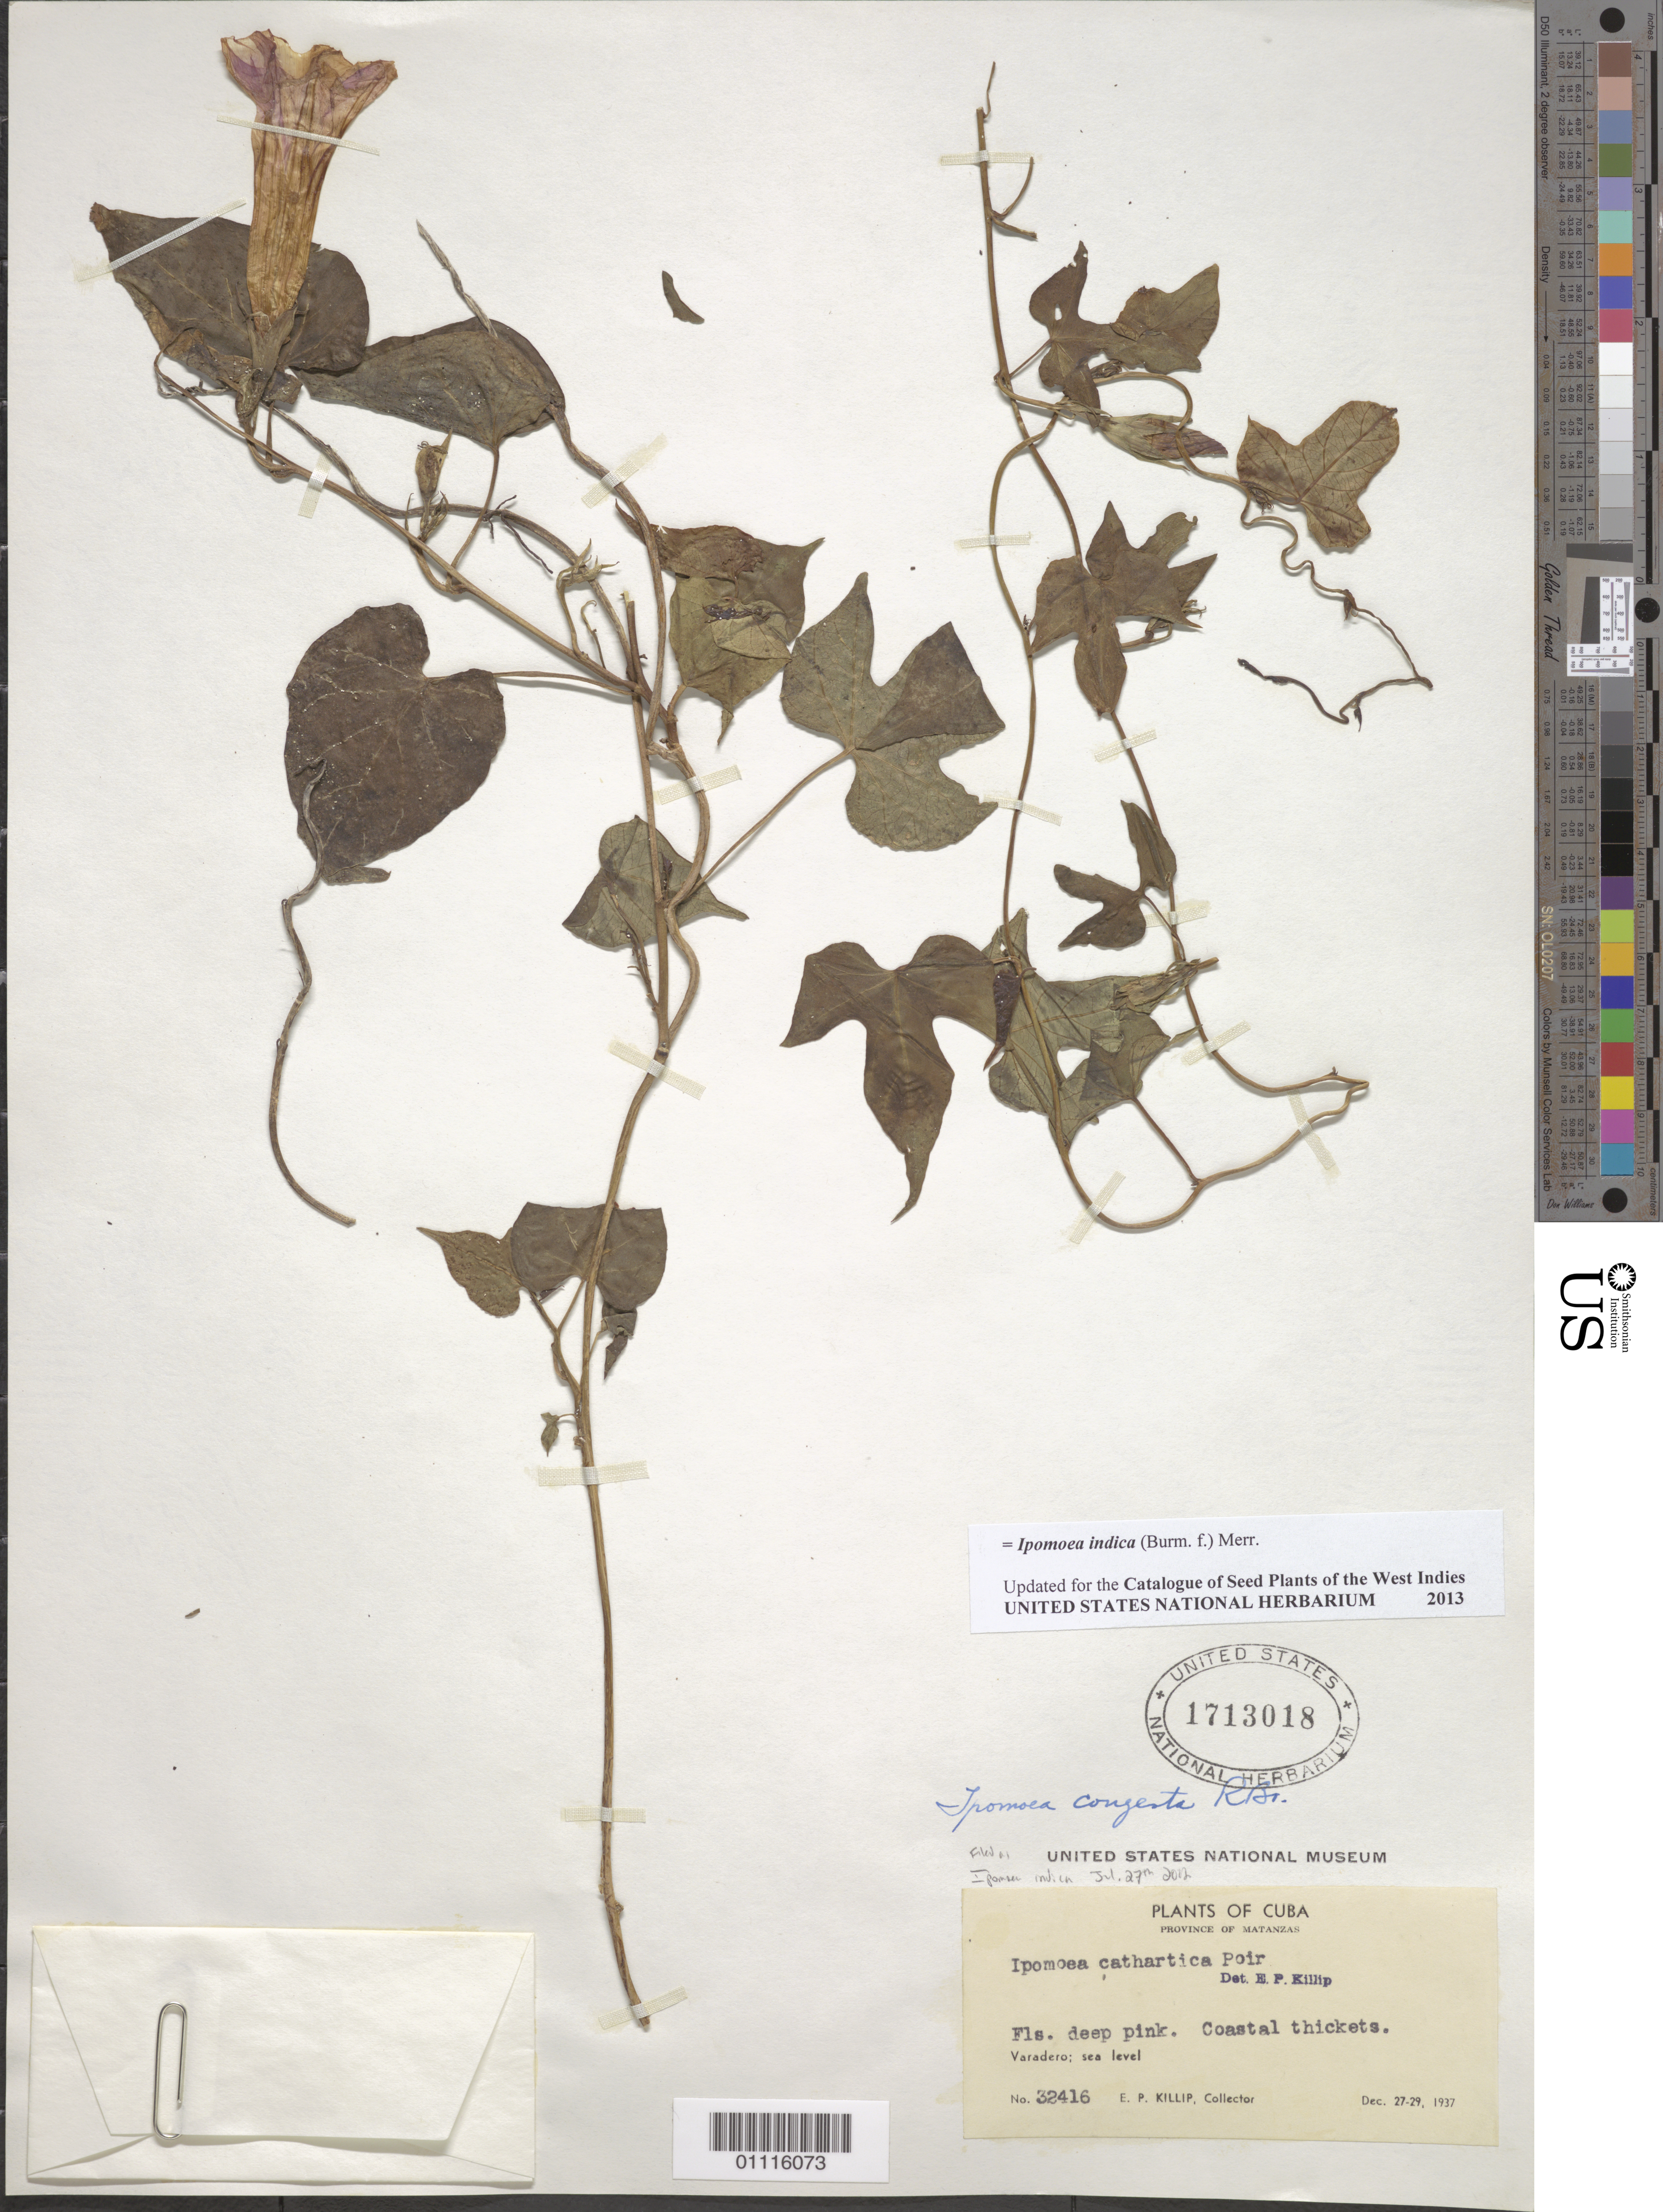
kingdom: Plantae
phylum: Tracheophyta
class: Magnoliopsida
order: Solanales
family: Convolvulaceae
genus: Ipomoea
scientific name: Ipomoea indica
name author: (Burm.) Merr.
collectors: E. P. Killip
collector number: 32416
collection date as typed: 27 Dec 1937 to 29 Dec 1937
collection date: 1937-12-27/1937-12-29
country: Cuba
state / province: Matanzas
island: Cuba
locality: Varadero; sea level Coastal thickets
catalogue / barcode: US 1713018